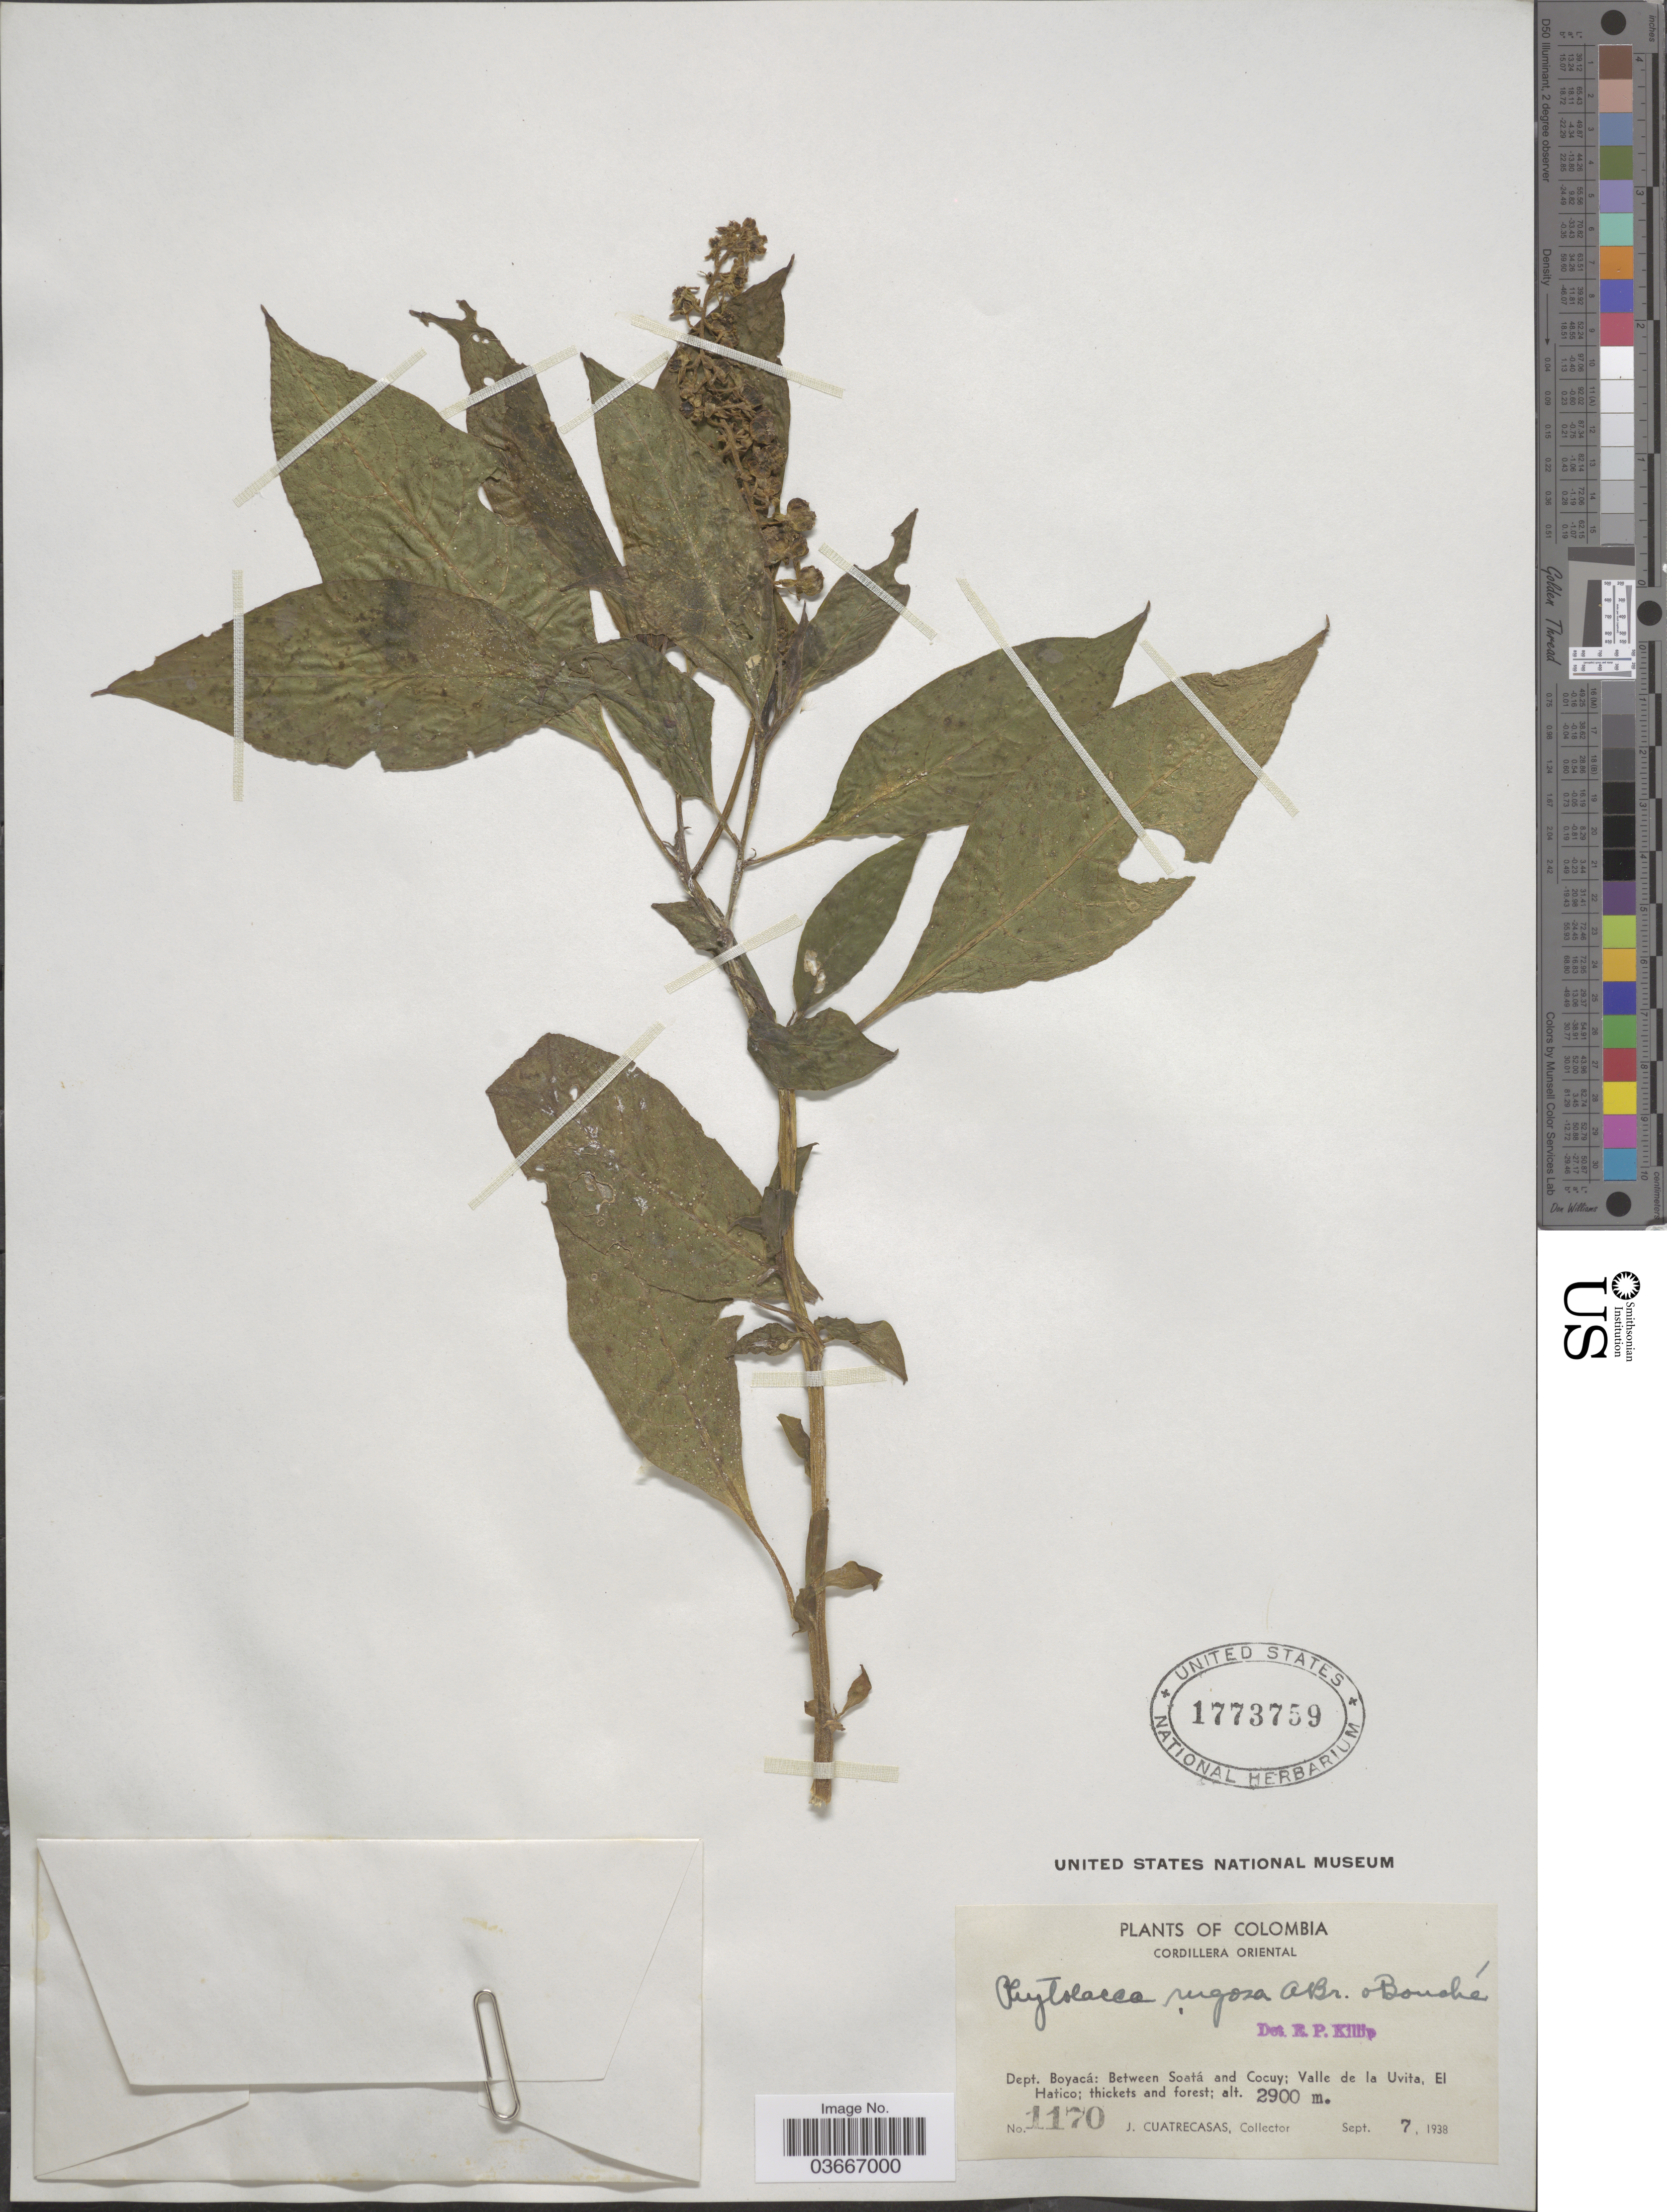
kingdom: Plantae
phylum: Tracheophyta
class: Magnoliopsida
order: Caryophyllales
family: Phytolaccaceae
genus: Phytolacca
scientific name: Phytolacca rugosa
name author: A. Braun & C.D. Bouché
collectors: J. Cuatrecasas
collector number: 1170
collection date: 1938-09-07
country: Colombia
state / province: Boyacá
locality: Cordillera Oriental. Dept. Boyacá: Between Soatá and Cocuy; Valle de la Uvita, El Hatico.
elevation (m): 2900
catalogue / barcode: US 1773759